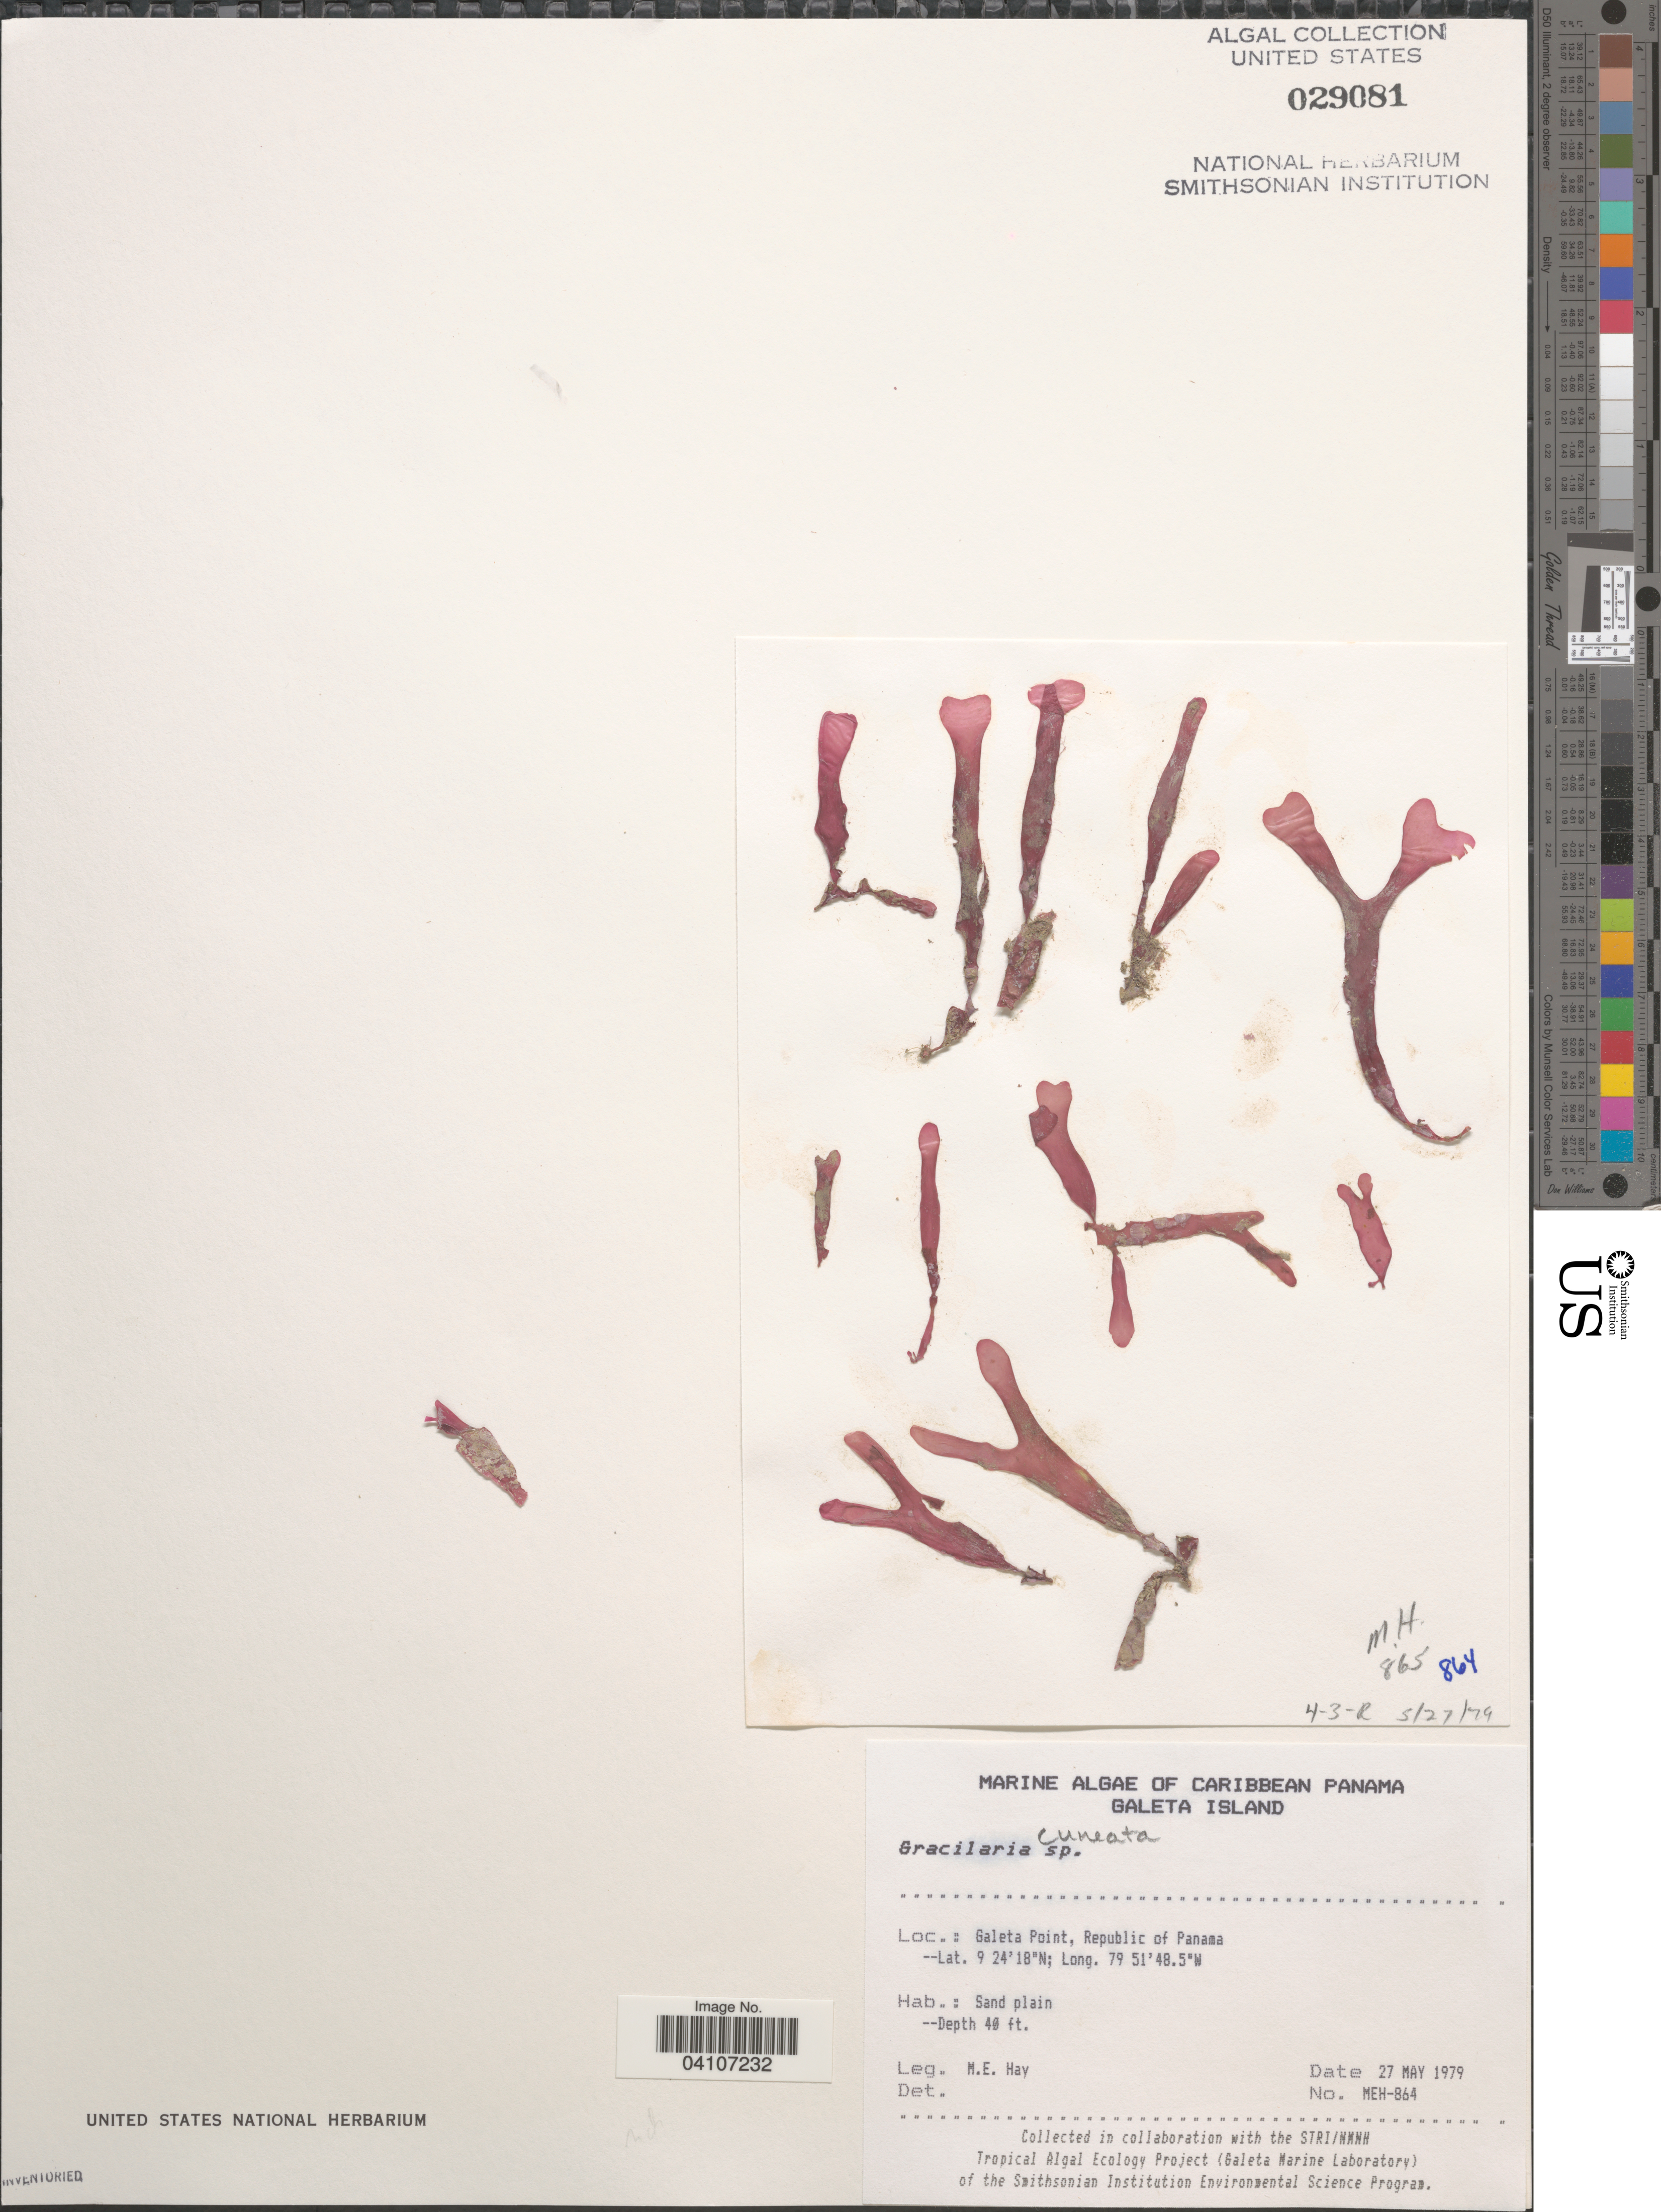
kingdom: Plantae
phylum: Rhodophyta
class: Florideophyceae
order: Gracilariales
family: Gracilariaceae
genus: Gracilaria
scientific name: Gracilaria cuneata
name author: Aresch.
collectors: M. E. Hay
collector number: MEH-864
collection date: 1979-05-27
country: Panama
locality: Caribbean Panama. Galeta Island. Galeta Point, Republic of Panama.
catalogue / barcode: US 29081